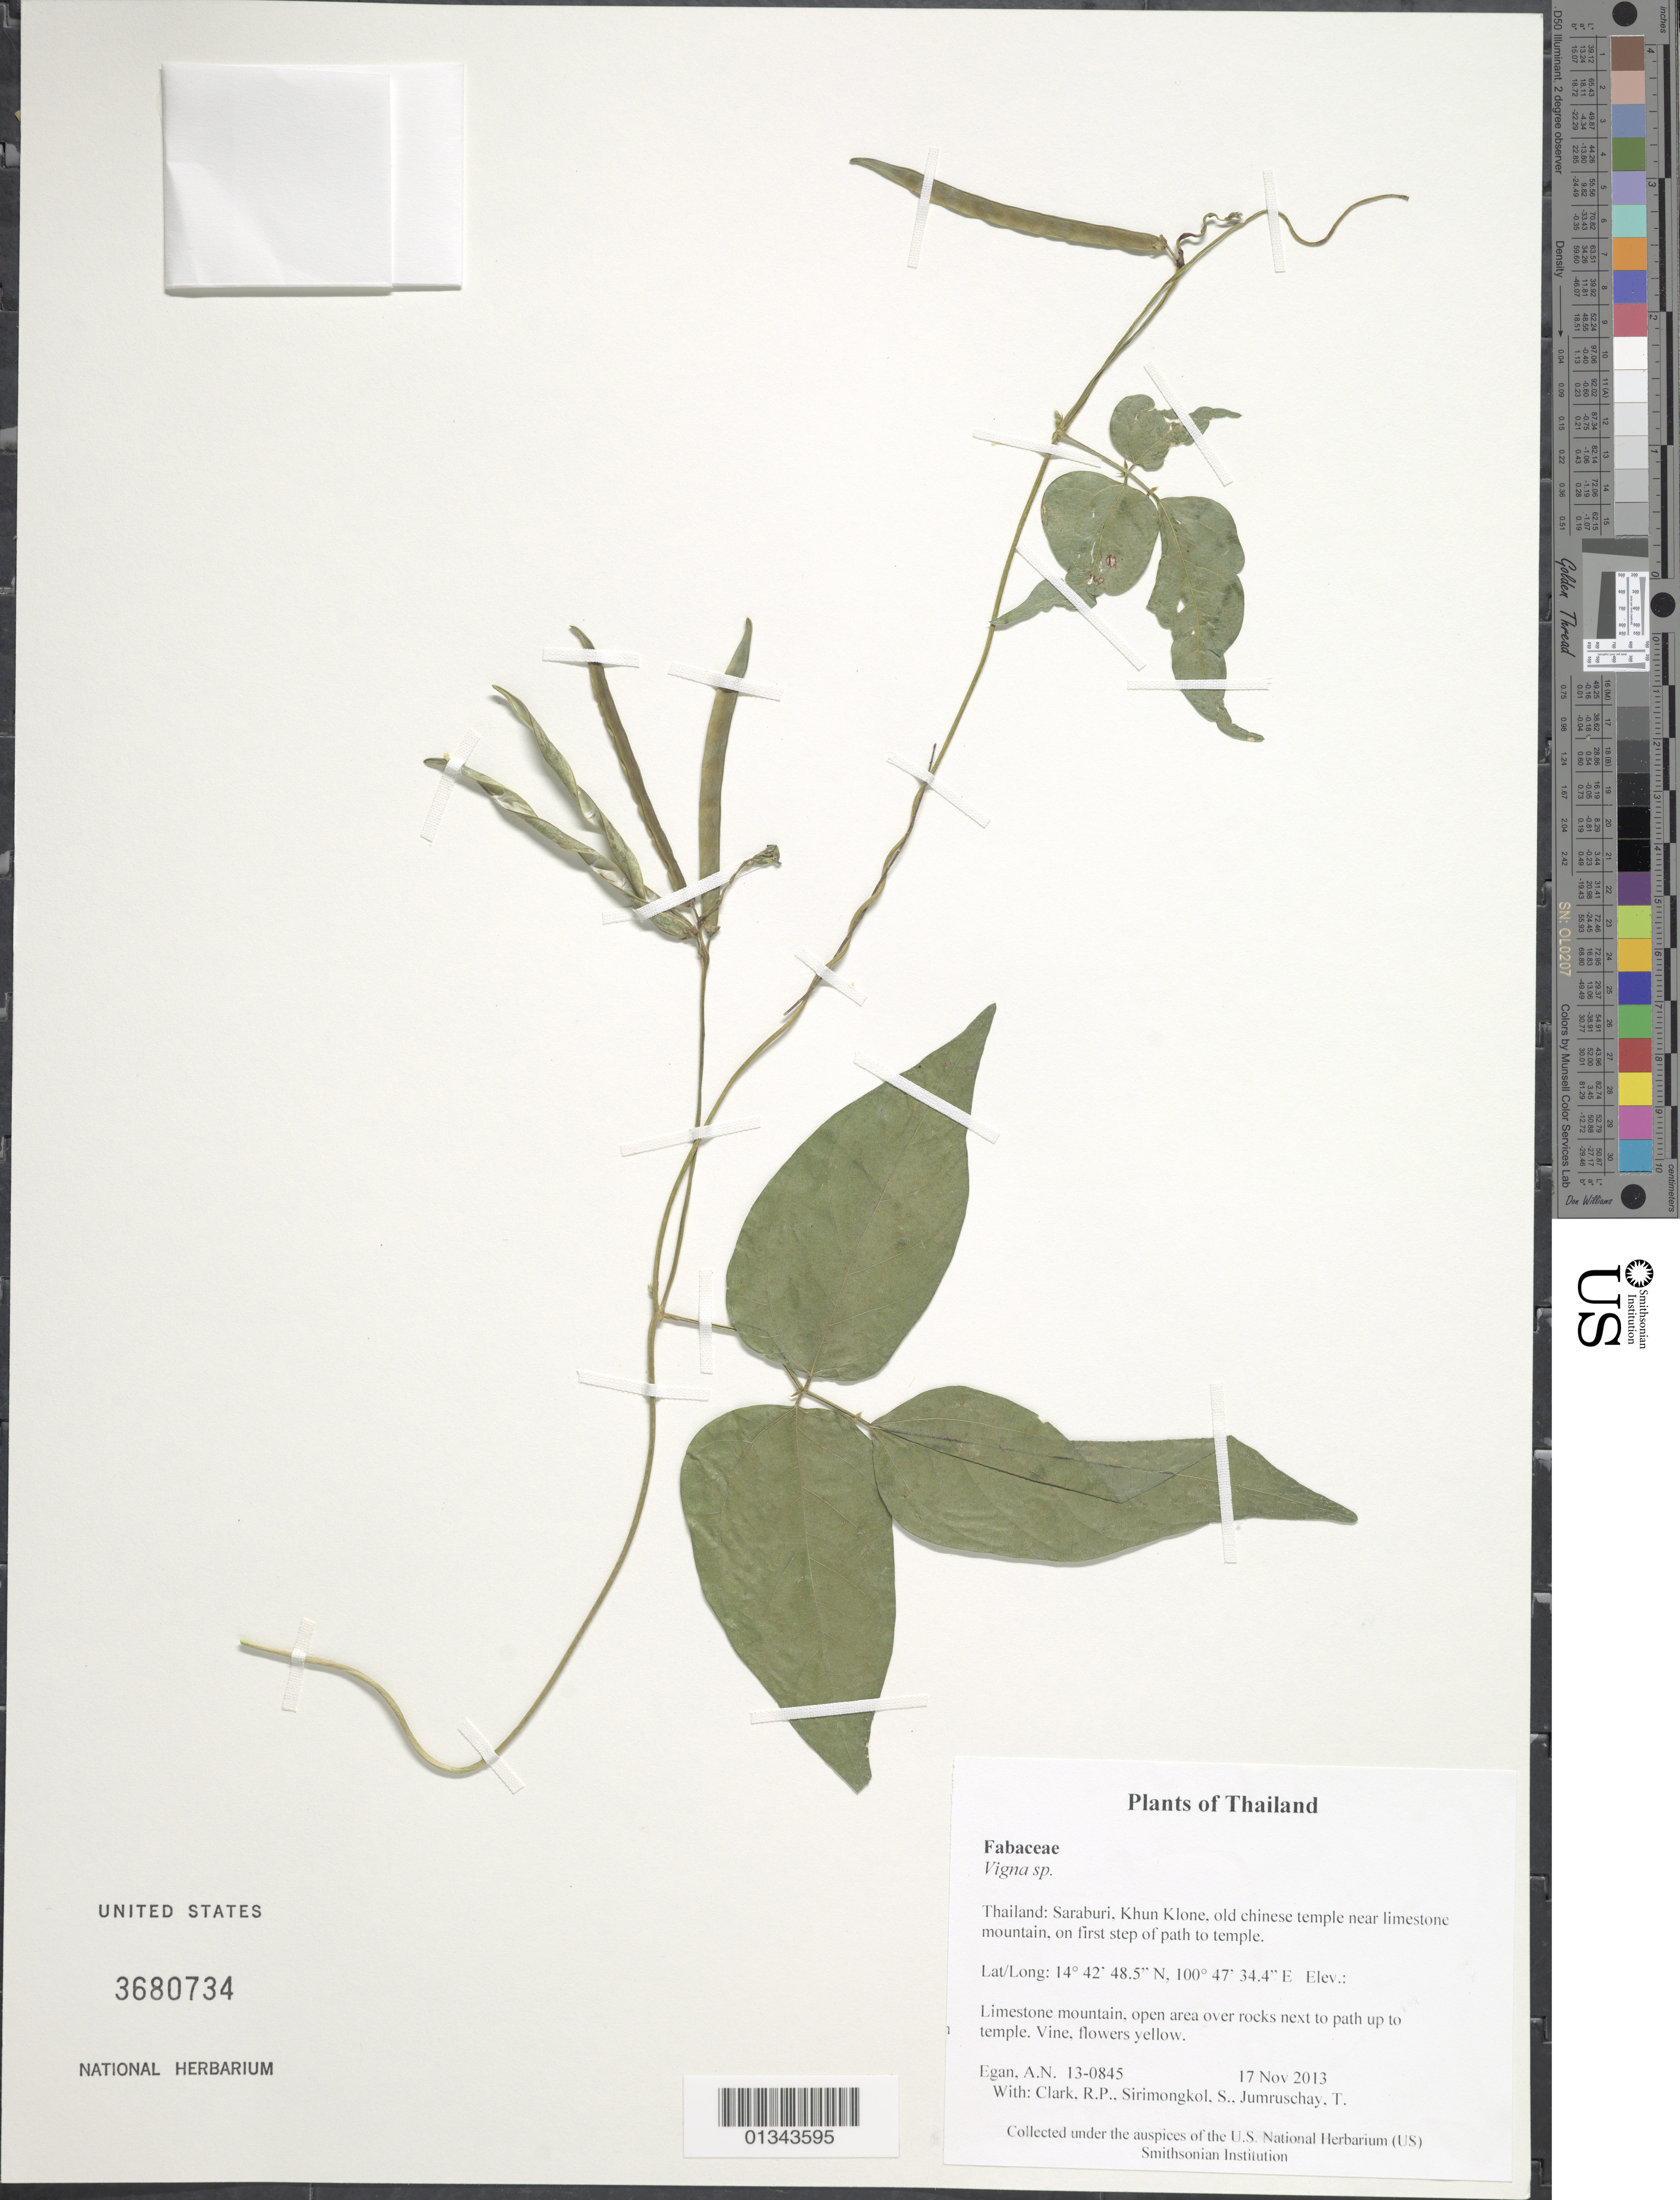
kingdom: Plantae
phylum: Tracheophyta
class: Magnoliopsida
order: Fabales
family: Fabaceae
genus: Vigna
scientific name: Vigna sp.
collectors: A. N. Egan, R. P. Clark, S. Sirimongkol & T. Jumruschay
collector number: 13-0845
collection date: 2013-11-17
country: Thailand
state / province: Saraburi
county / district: Phra Phutthabat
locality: Khun Klone, old chinese temple near limestone mountain, on first step of path to temple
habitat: Limestone mountain, open area over rocks next to path up to temple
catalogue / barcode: US 3680734